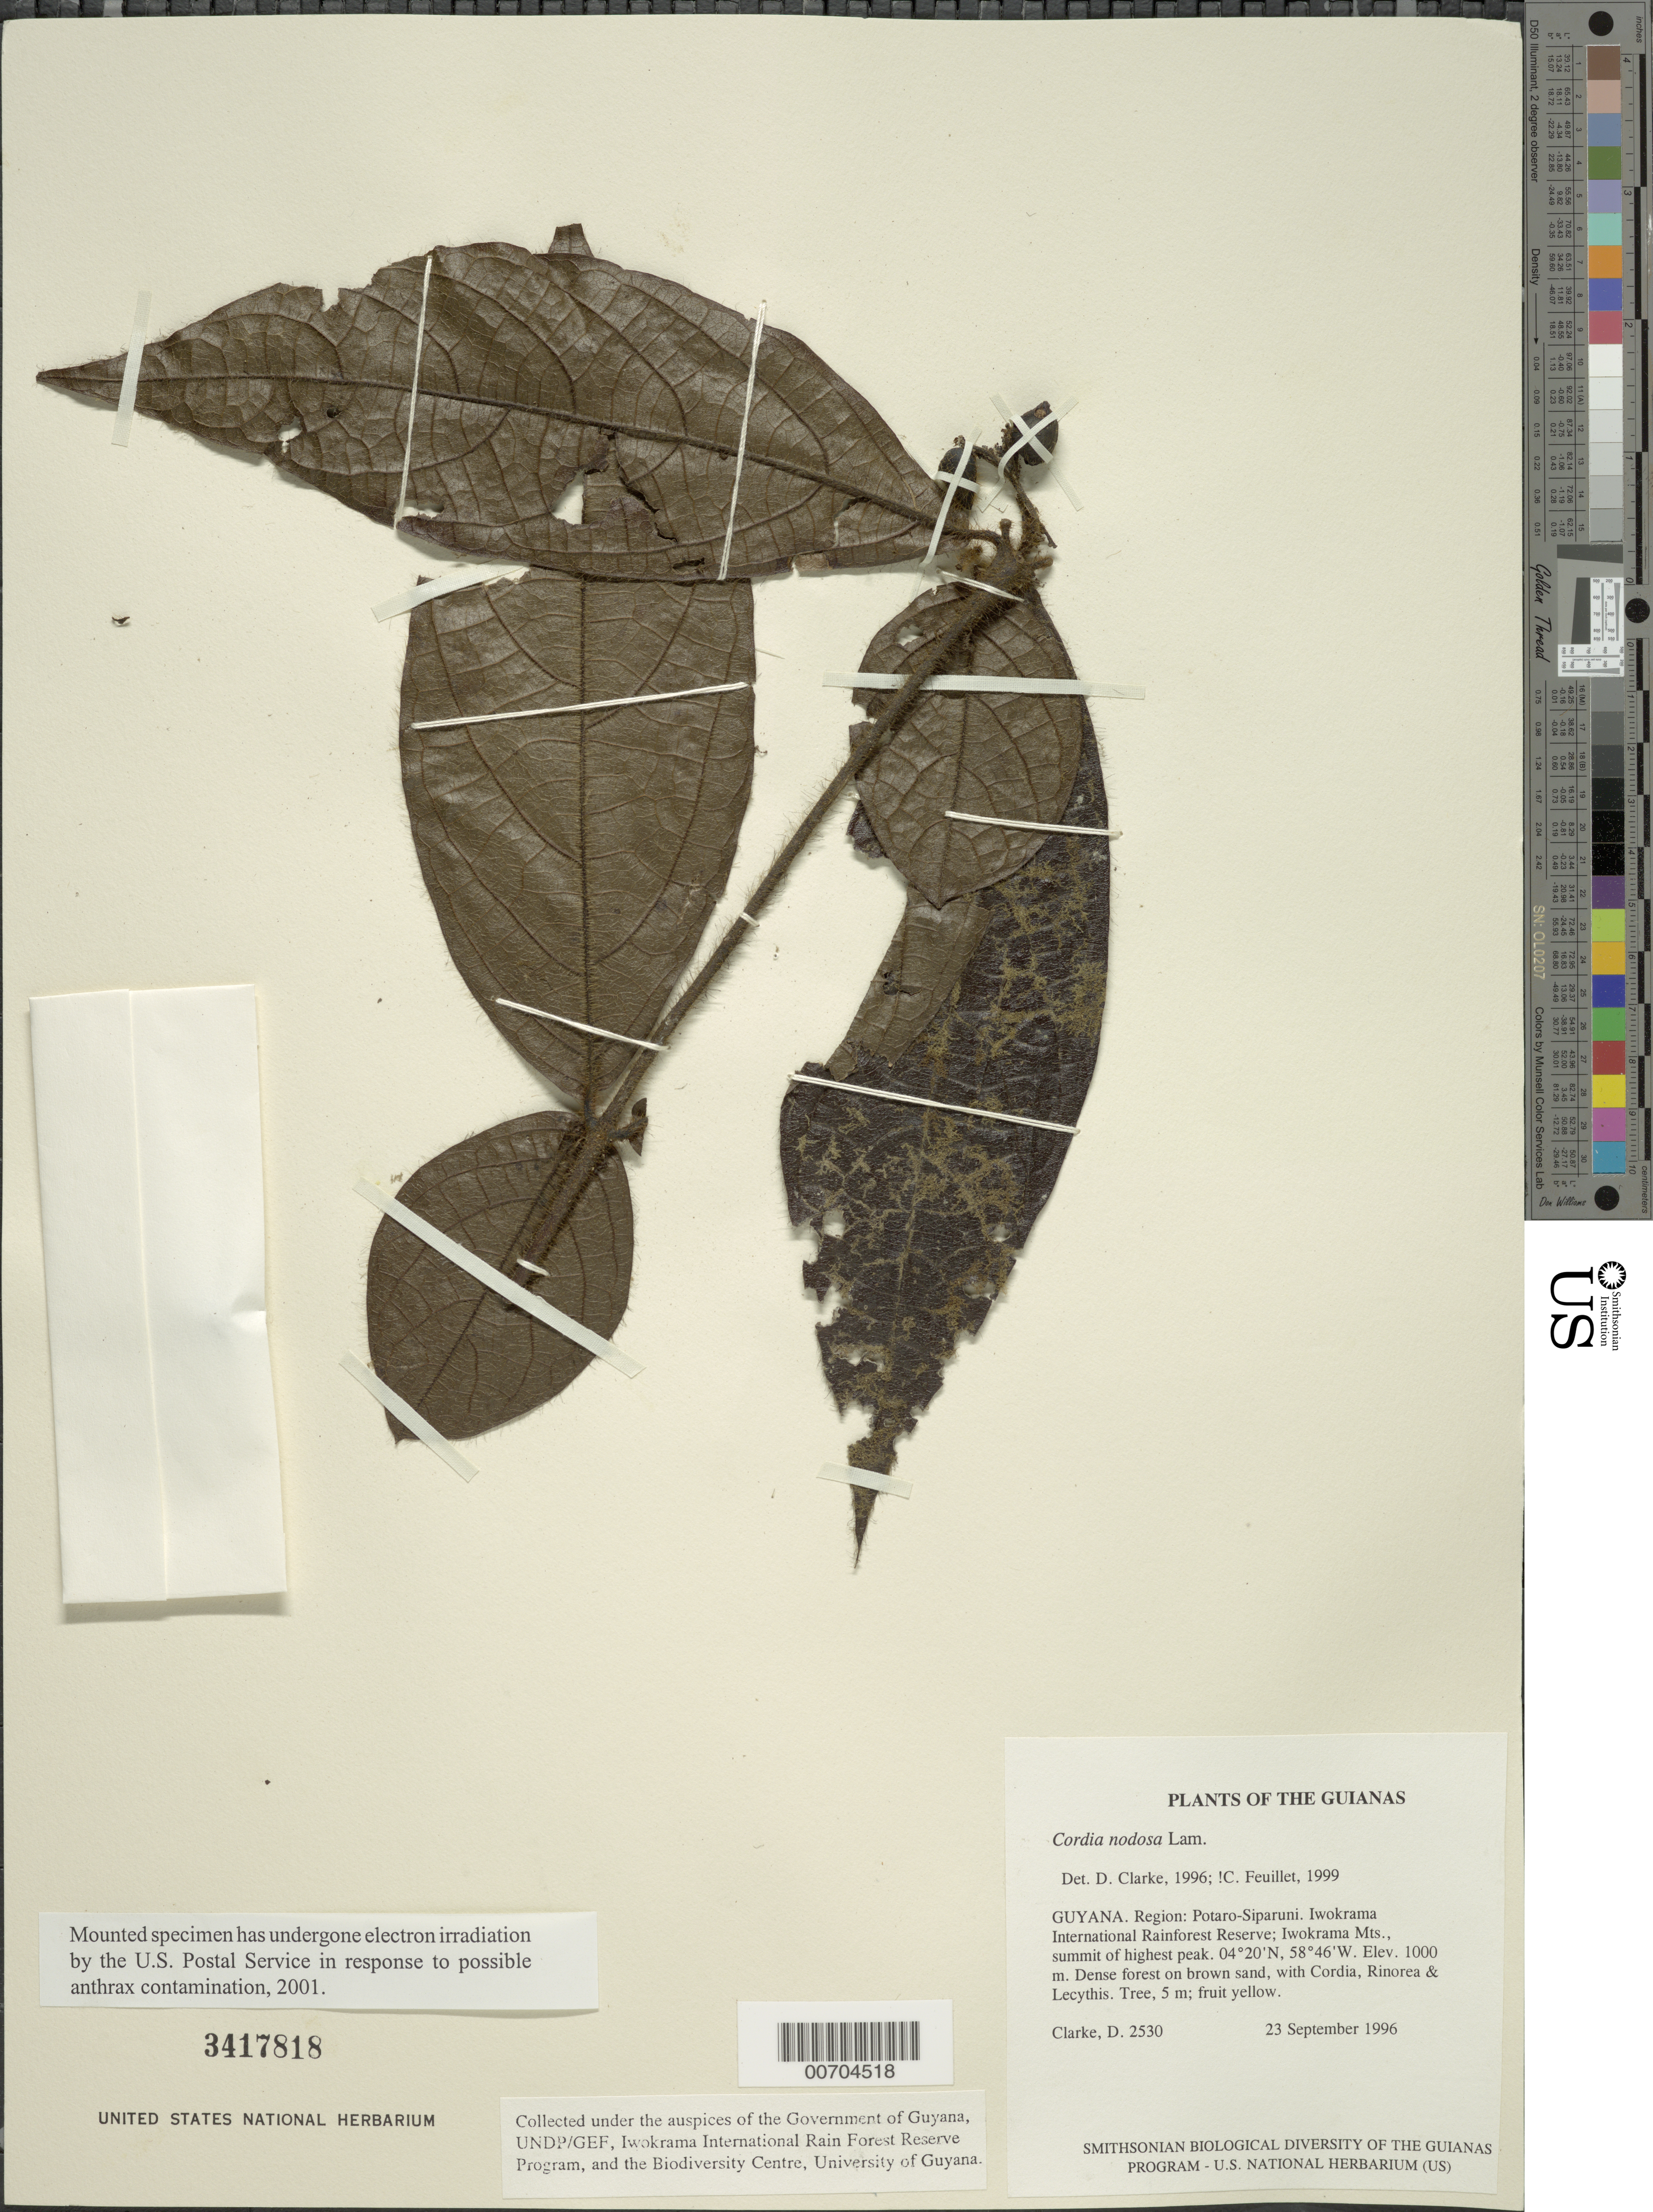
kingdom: Plantae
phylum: Tracheophyta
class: Magnoliopsida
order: Boraginales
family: Cordiaceae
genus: Cordia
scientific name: Cordia nodosa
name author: Lam.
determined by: Feuillet, C.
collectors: H. D. Clarke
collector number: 2530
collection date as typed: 23 September 1996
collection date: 1996-09-23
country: Guyana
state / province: Potaro-Siparuni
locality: Iwokrama International Rainforest Reserve; Iwokrama Mts., summit of highest peak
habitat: Dense forest on brown sand, with Cordia, Rinorea & Lecythis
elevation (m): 1000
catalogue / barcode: US 3417818